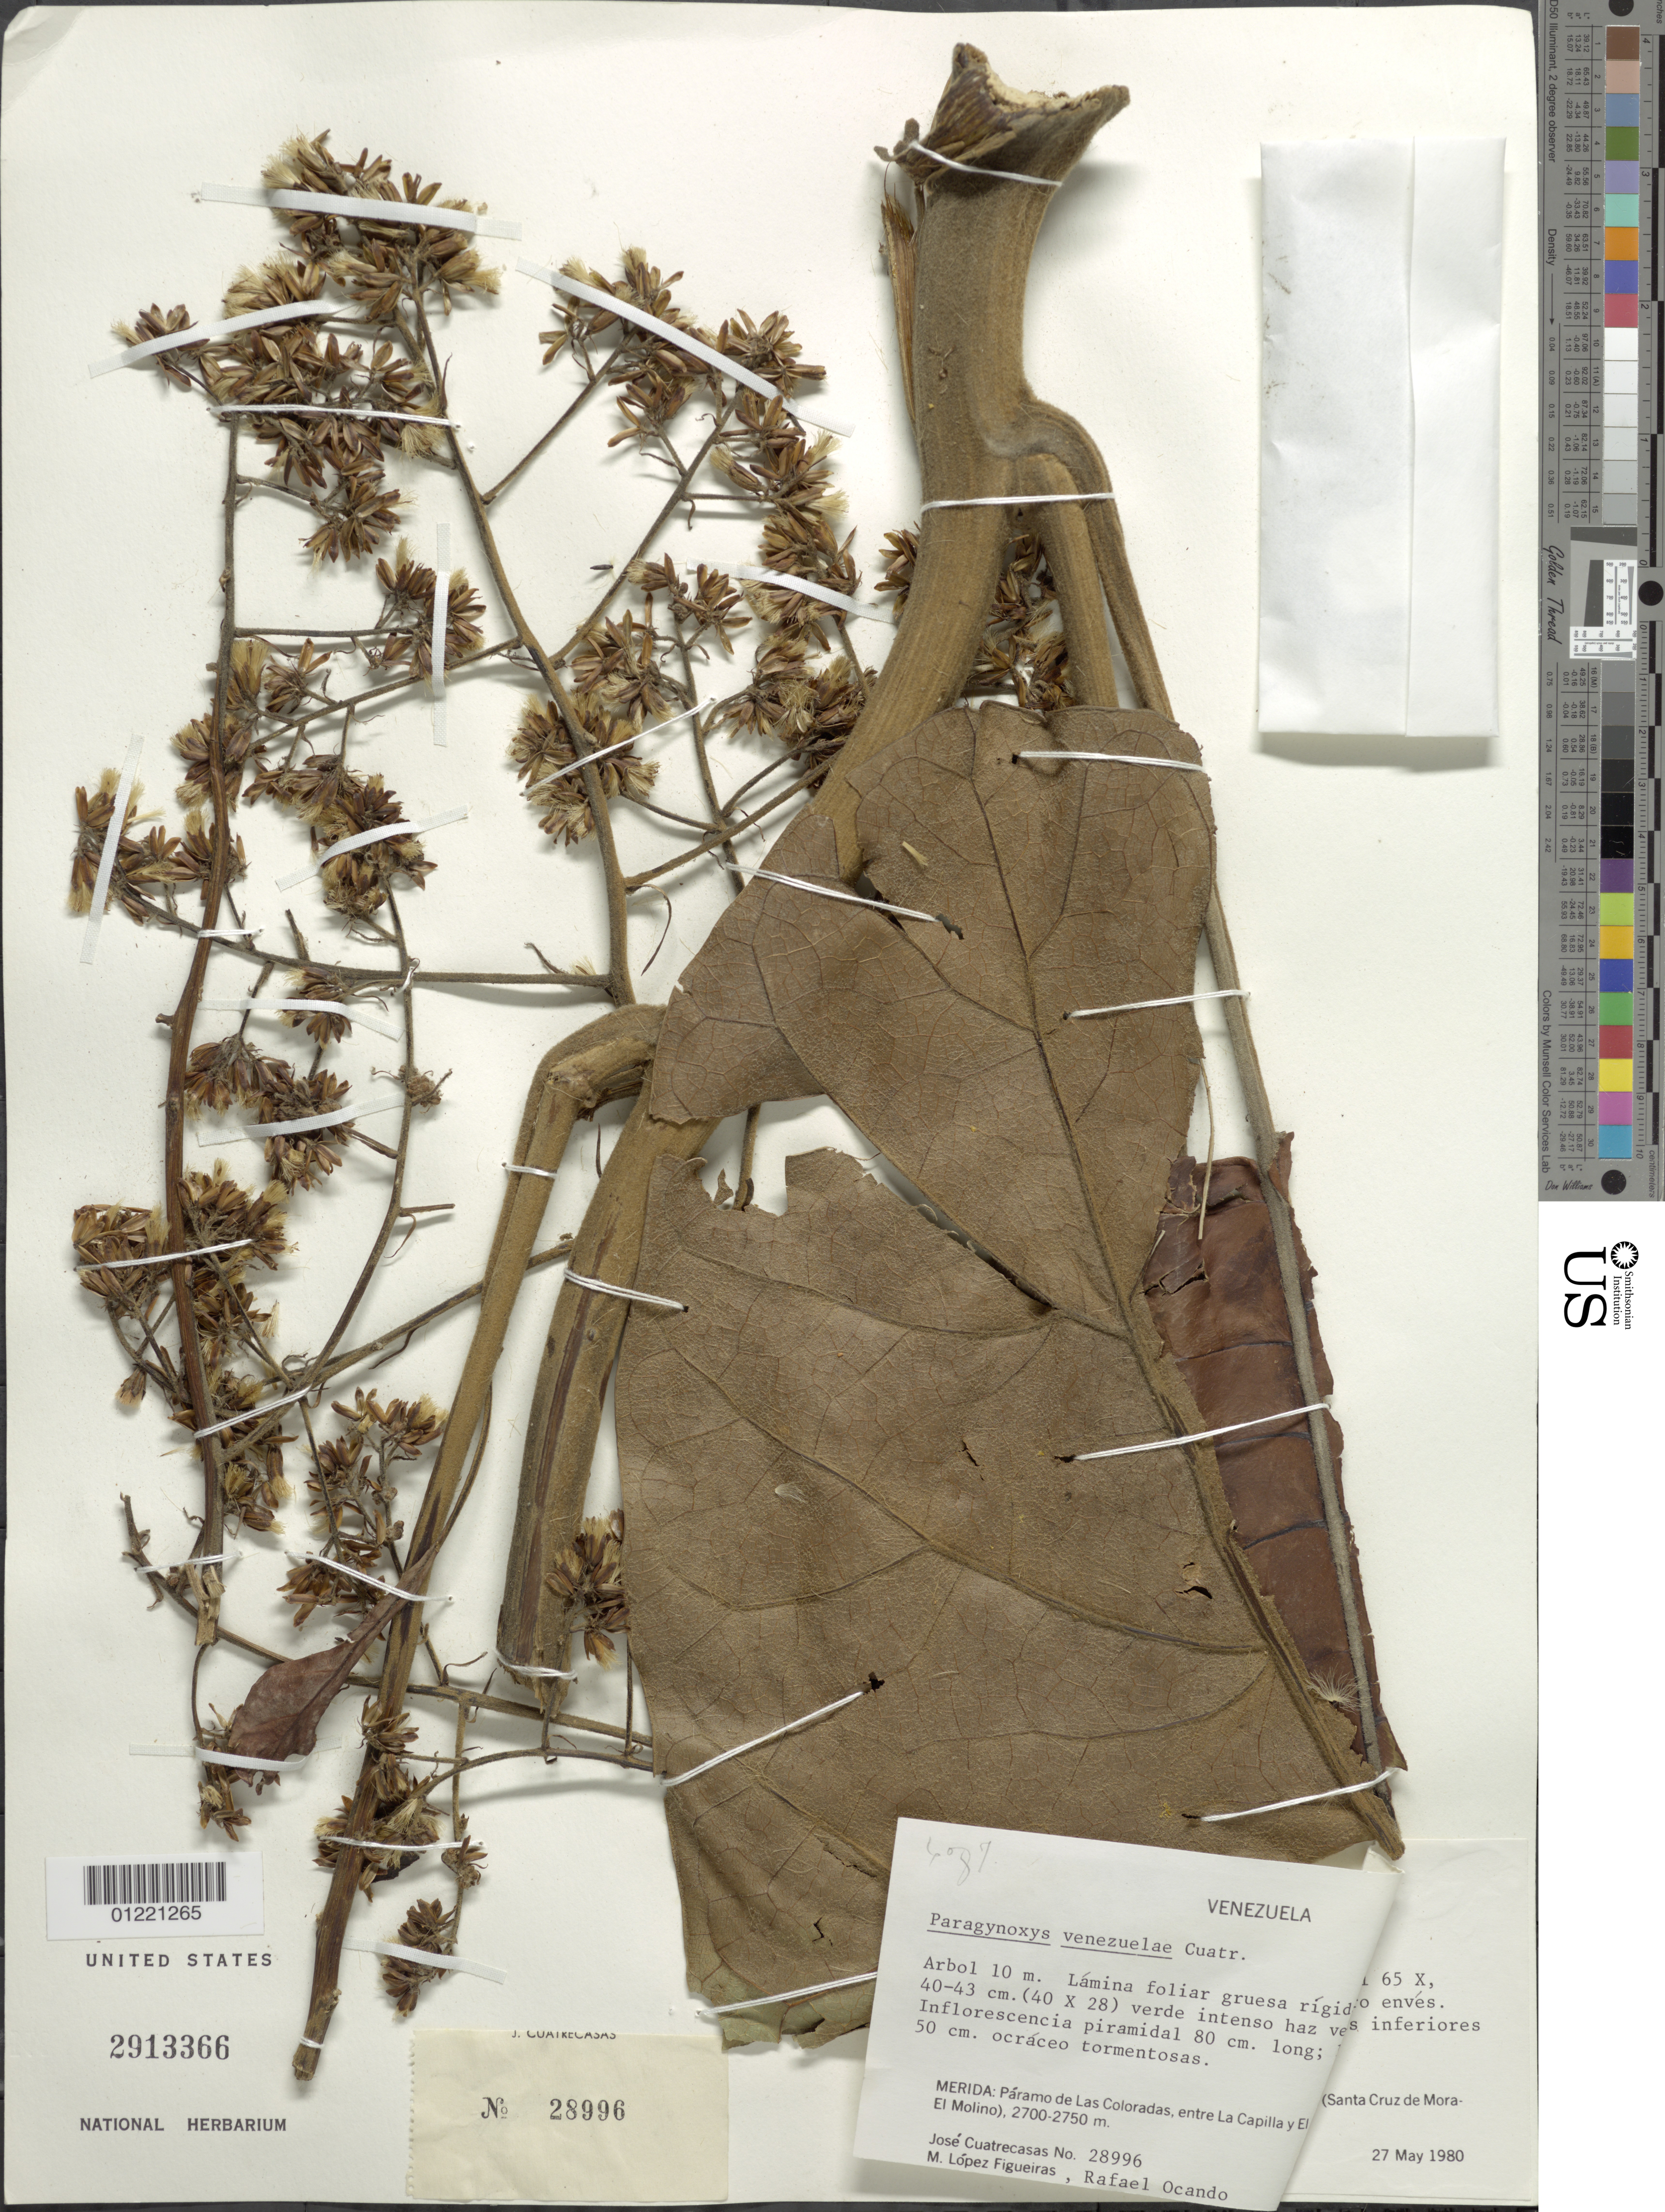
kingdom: Plantae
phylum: Tracheophyta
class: Magnoliopsida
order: Asterales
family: Asteraceae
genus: Paragynoxys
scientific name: Paragynoxys venezuelae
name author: (V.M. Badillo) Cuatrec.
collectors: J. Cuatrecasas, M. López Figueiras & R. Ocando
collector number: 28996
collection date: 1980-05-27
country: Venezuela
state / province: Mérida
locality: Páramo de las Colorados, entre La Capilla y El Aserrucho (Santa Cruz de Mora-El Molino)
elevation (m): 2700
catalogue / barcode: US 2913366